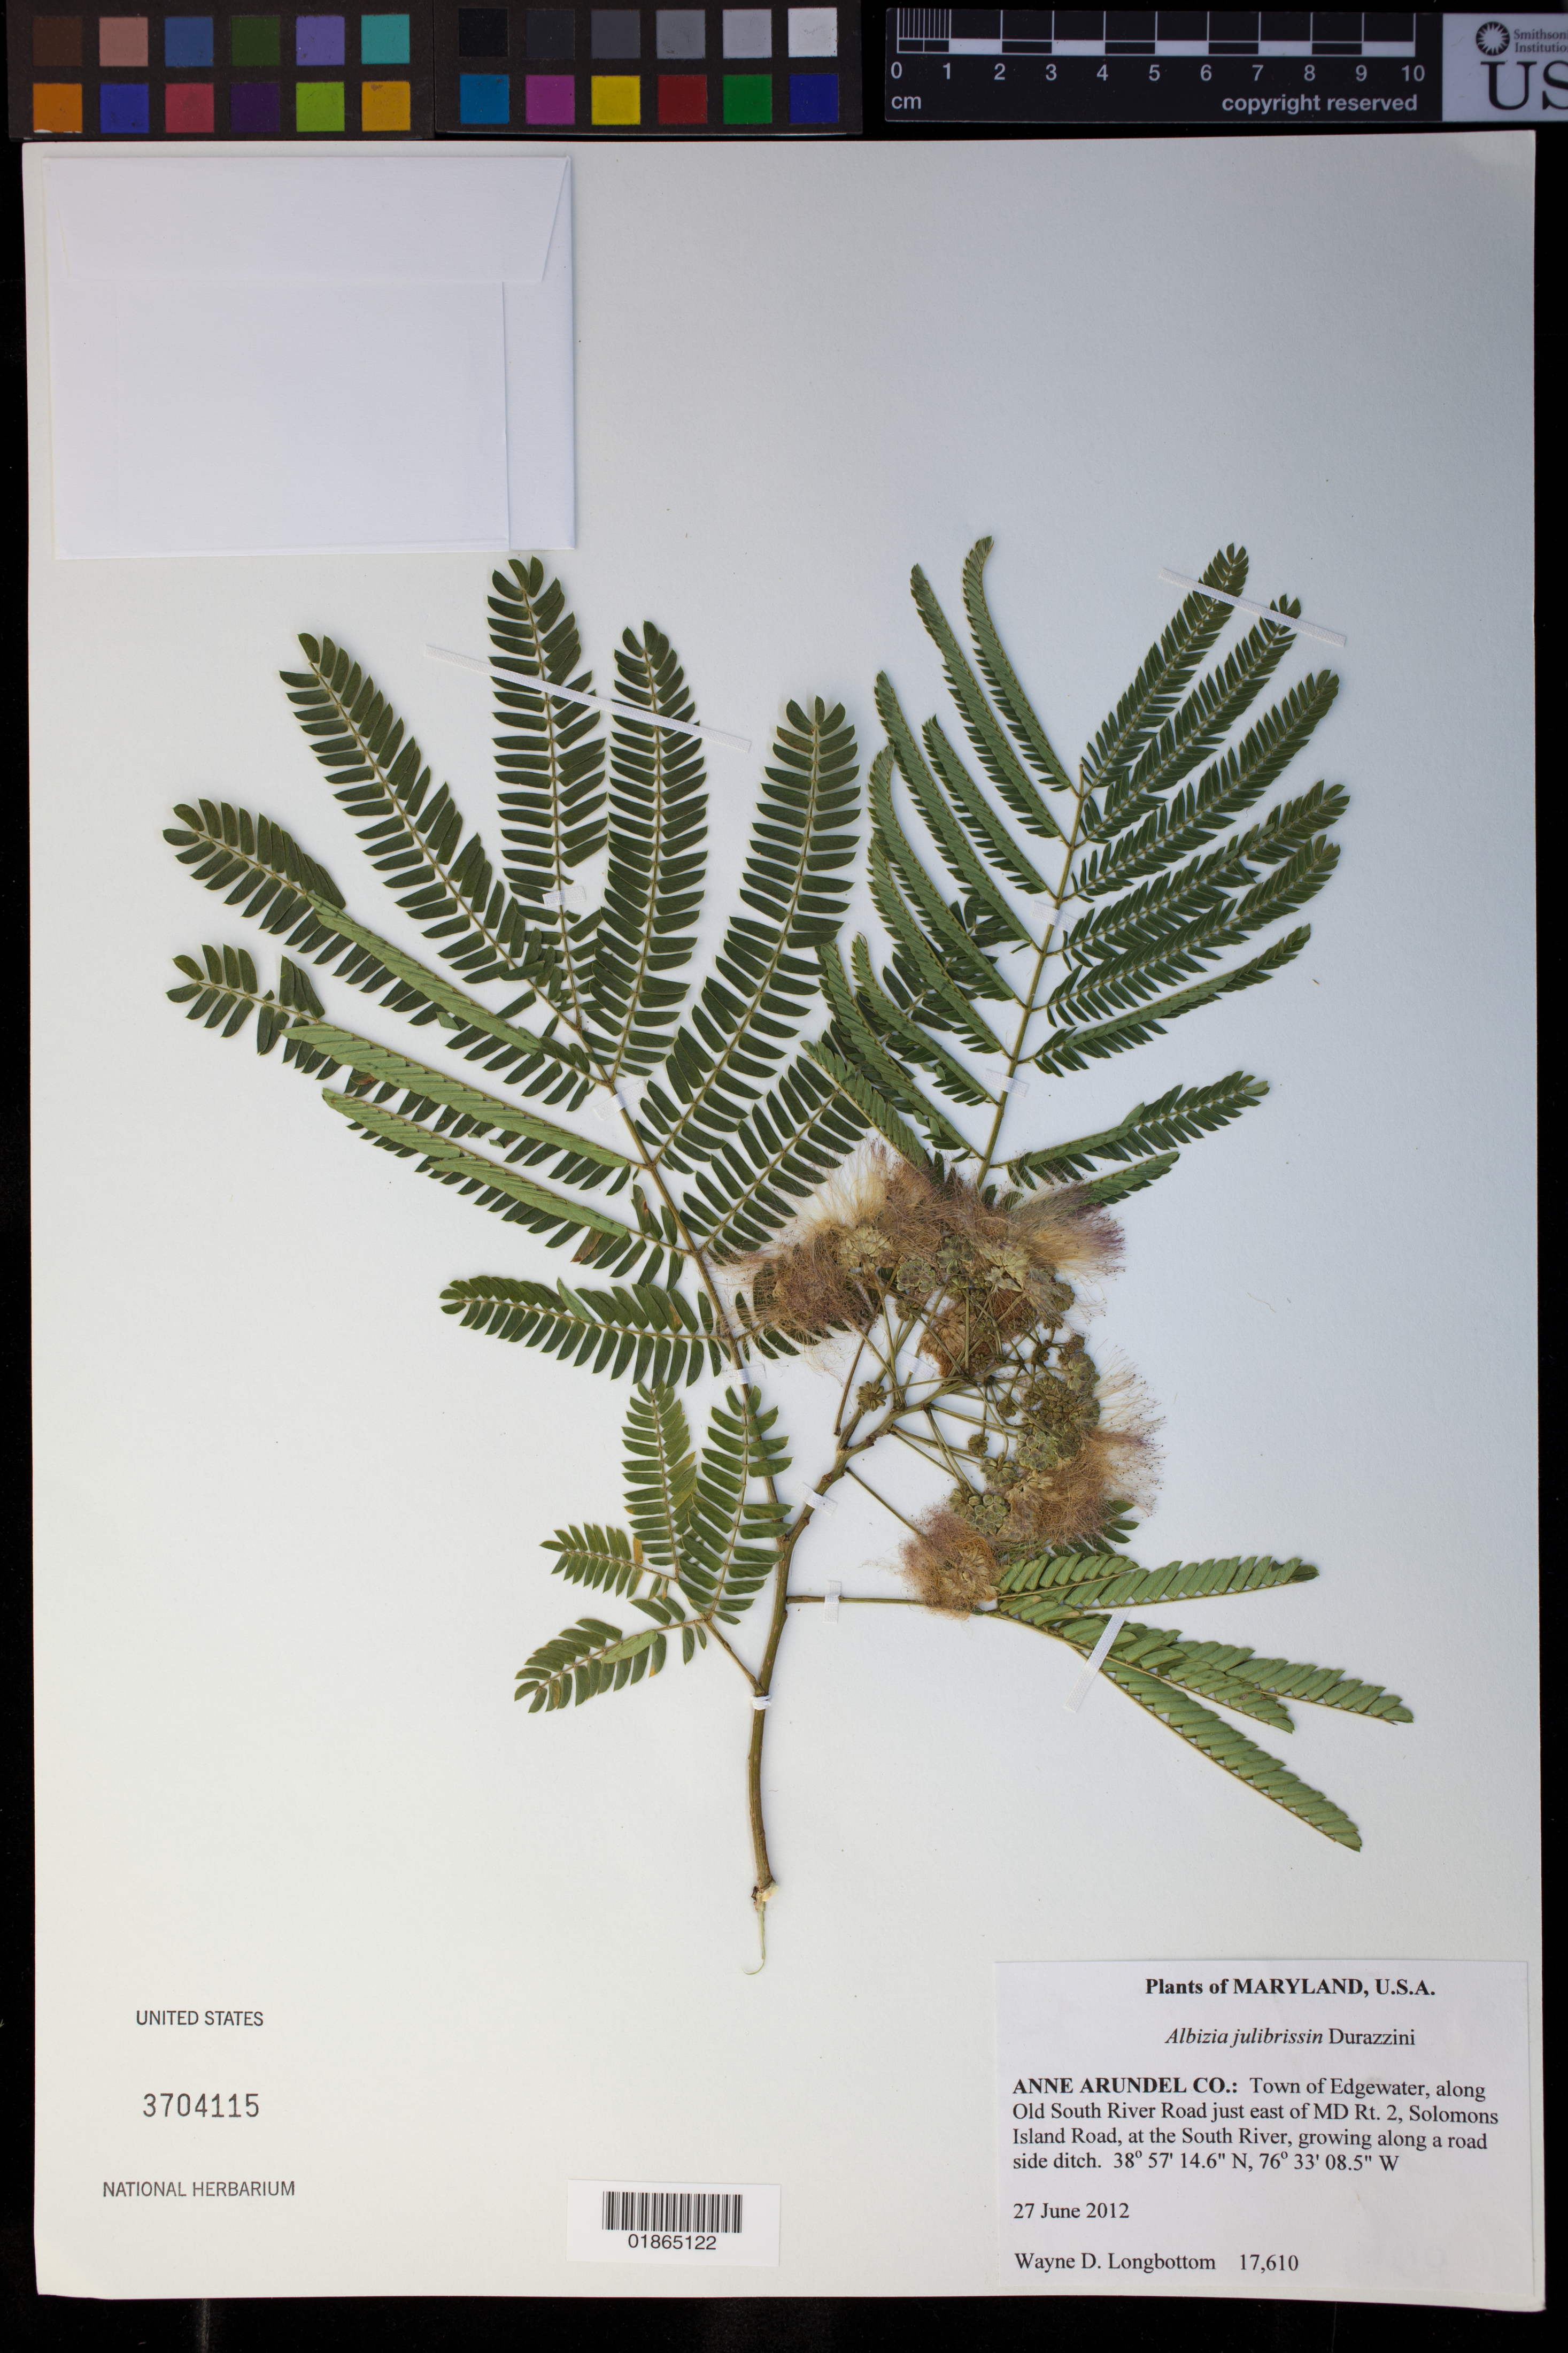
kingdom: Plantae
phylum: Tracheophyta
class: Magnoliopsida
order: Fabales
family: Fabaceae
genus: Albizia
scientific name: Albizia julibrissin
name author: Durazz.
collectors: W. D. Longbottom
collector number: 17610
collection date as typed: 27 June 2012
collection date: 2012-06-27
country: United States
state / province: Maryland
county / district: Anne Arundel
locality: Town of Edgewater, along Old South River Road just east of MD Rt. 2, Solomons Island Road, at the South River, growing along a road side ditch.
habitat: Growing along a road side ditch.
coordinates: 38 57 14.6 N, 76 33 08.5 W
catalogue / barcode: US 3704115